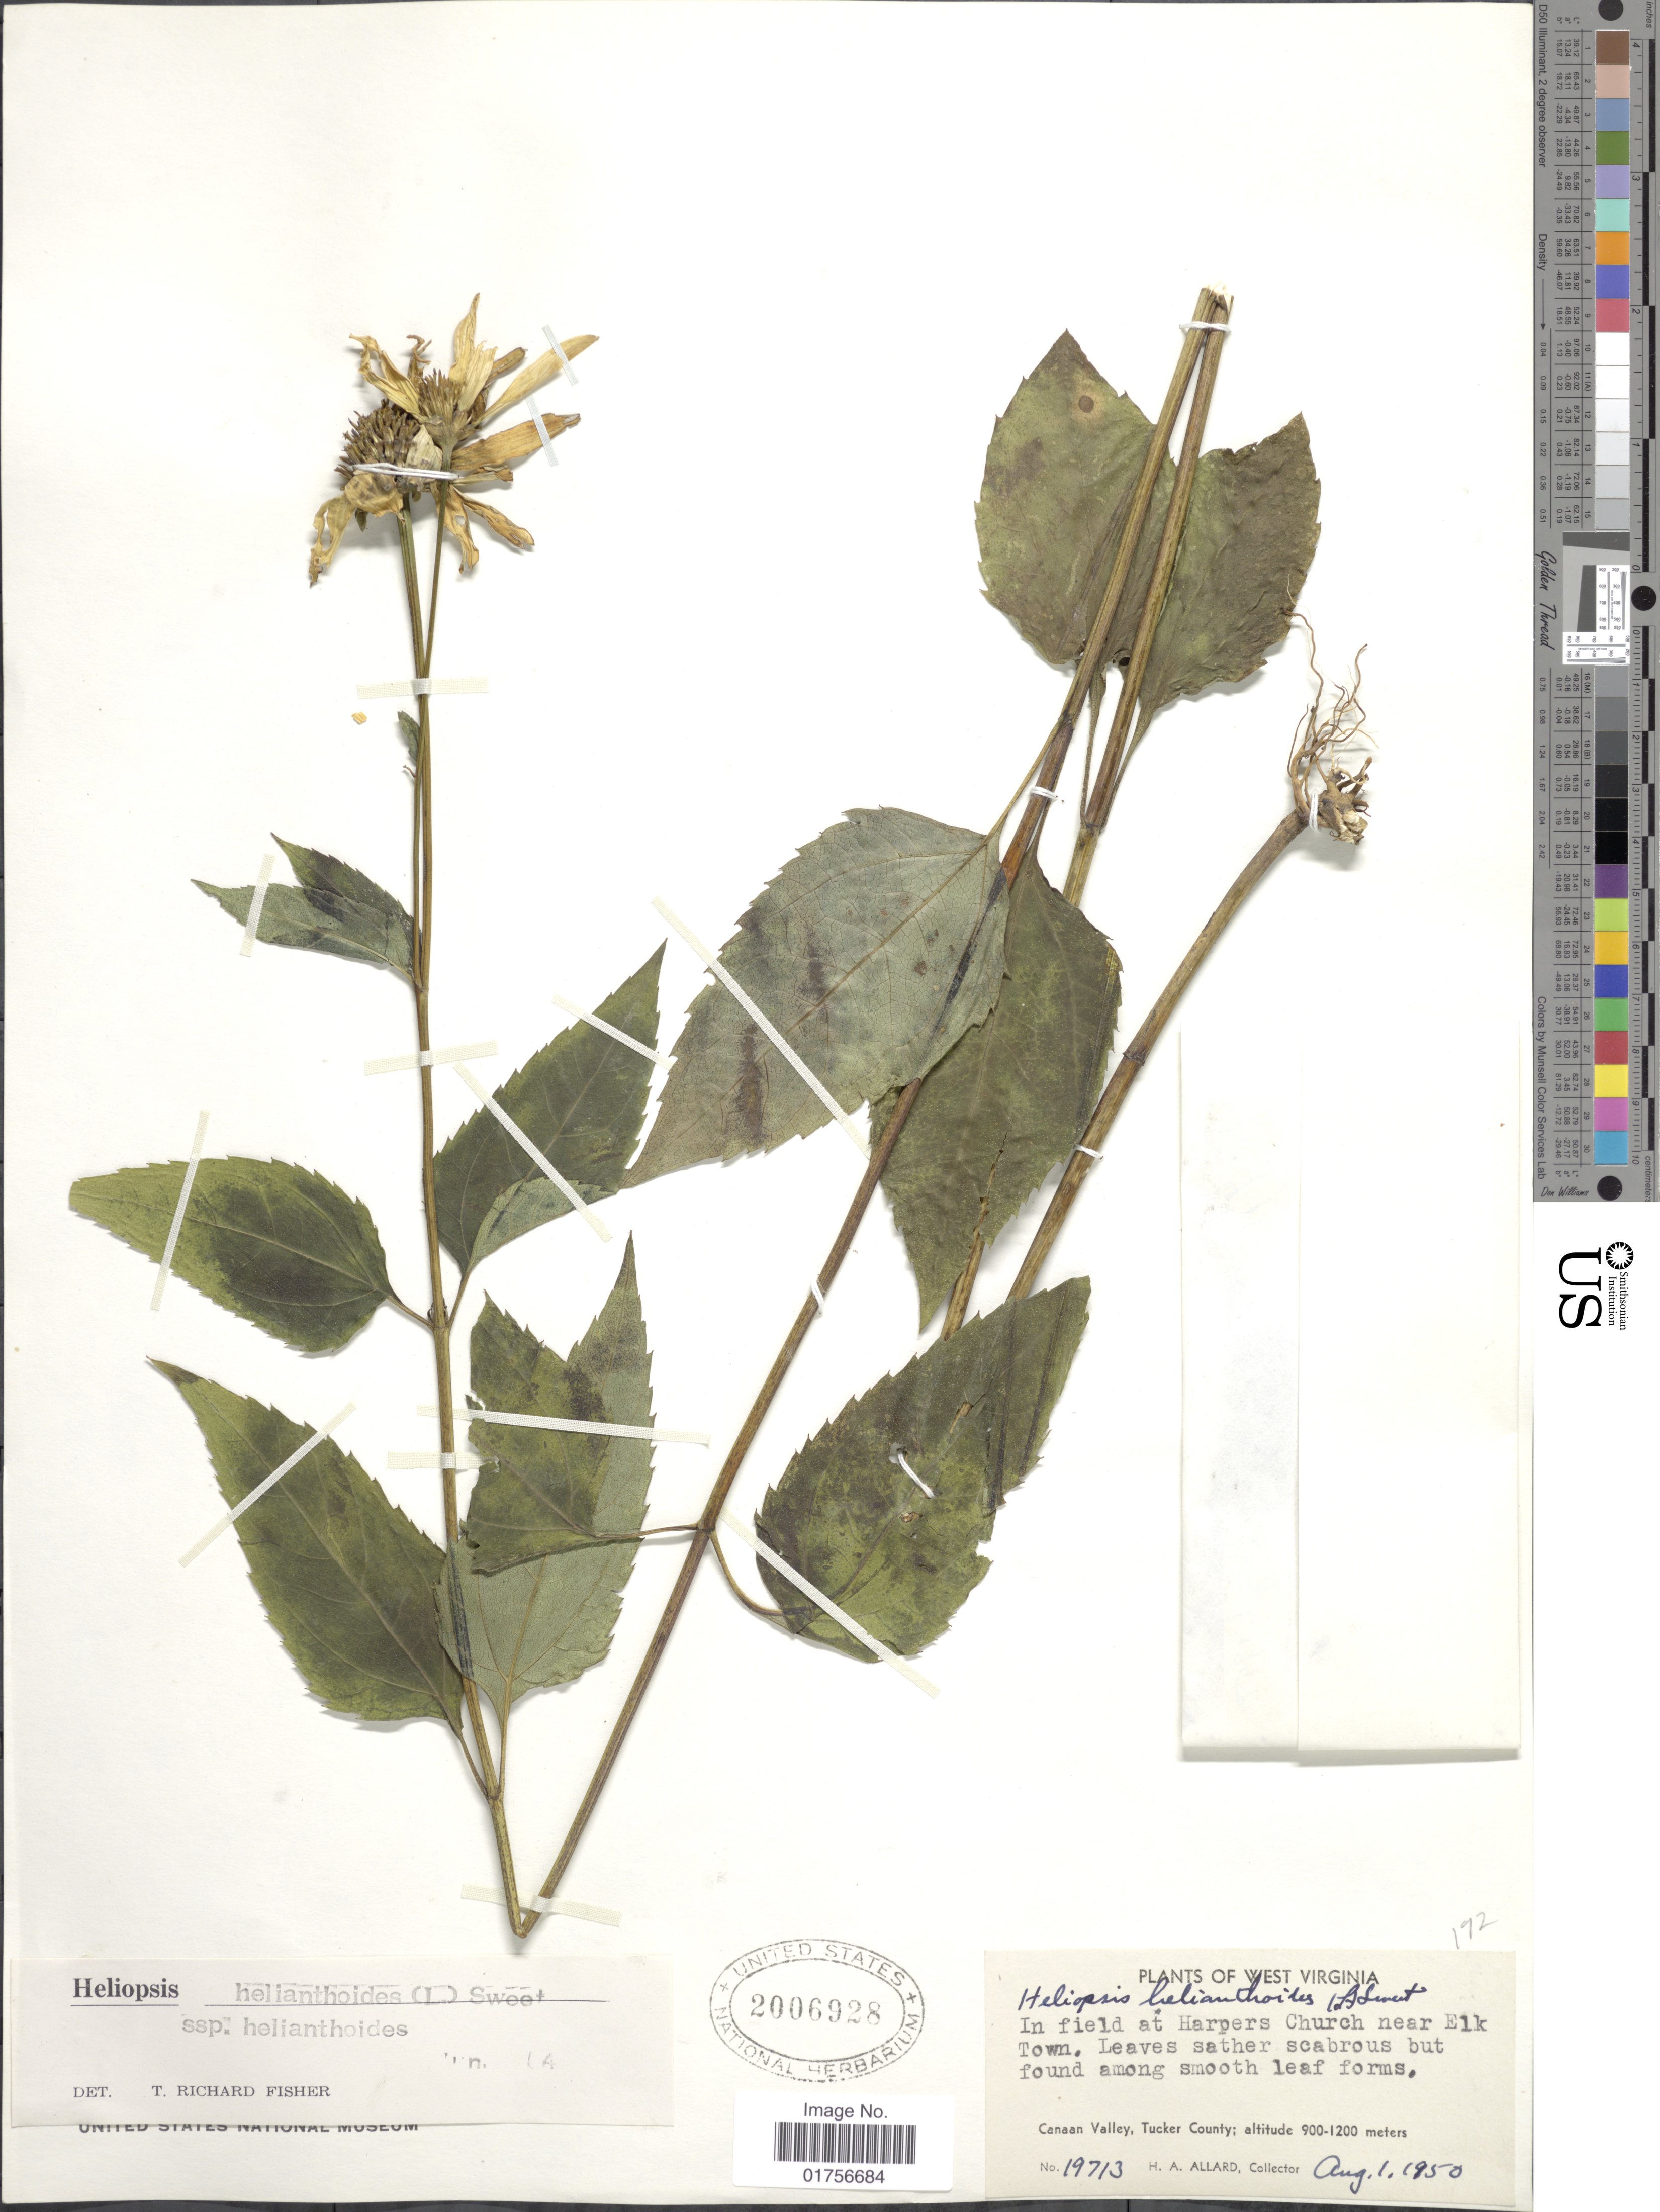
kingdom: Plantae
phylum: Tracheophyta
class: Magnoliopsida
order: Asterales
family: Asteraceae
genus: Heliopsis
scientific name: Heliopsis helianthoides subsp. helianthoides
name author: (L.) Sweet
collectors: H. A. Allard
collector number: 19713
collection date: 1950-08-01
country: United States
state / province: West Virginia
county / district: Tucker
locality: In field at Harpers Church near Elk Town, Canaan Valley, Tucker County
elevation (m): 900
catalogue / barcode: US 2006928